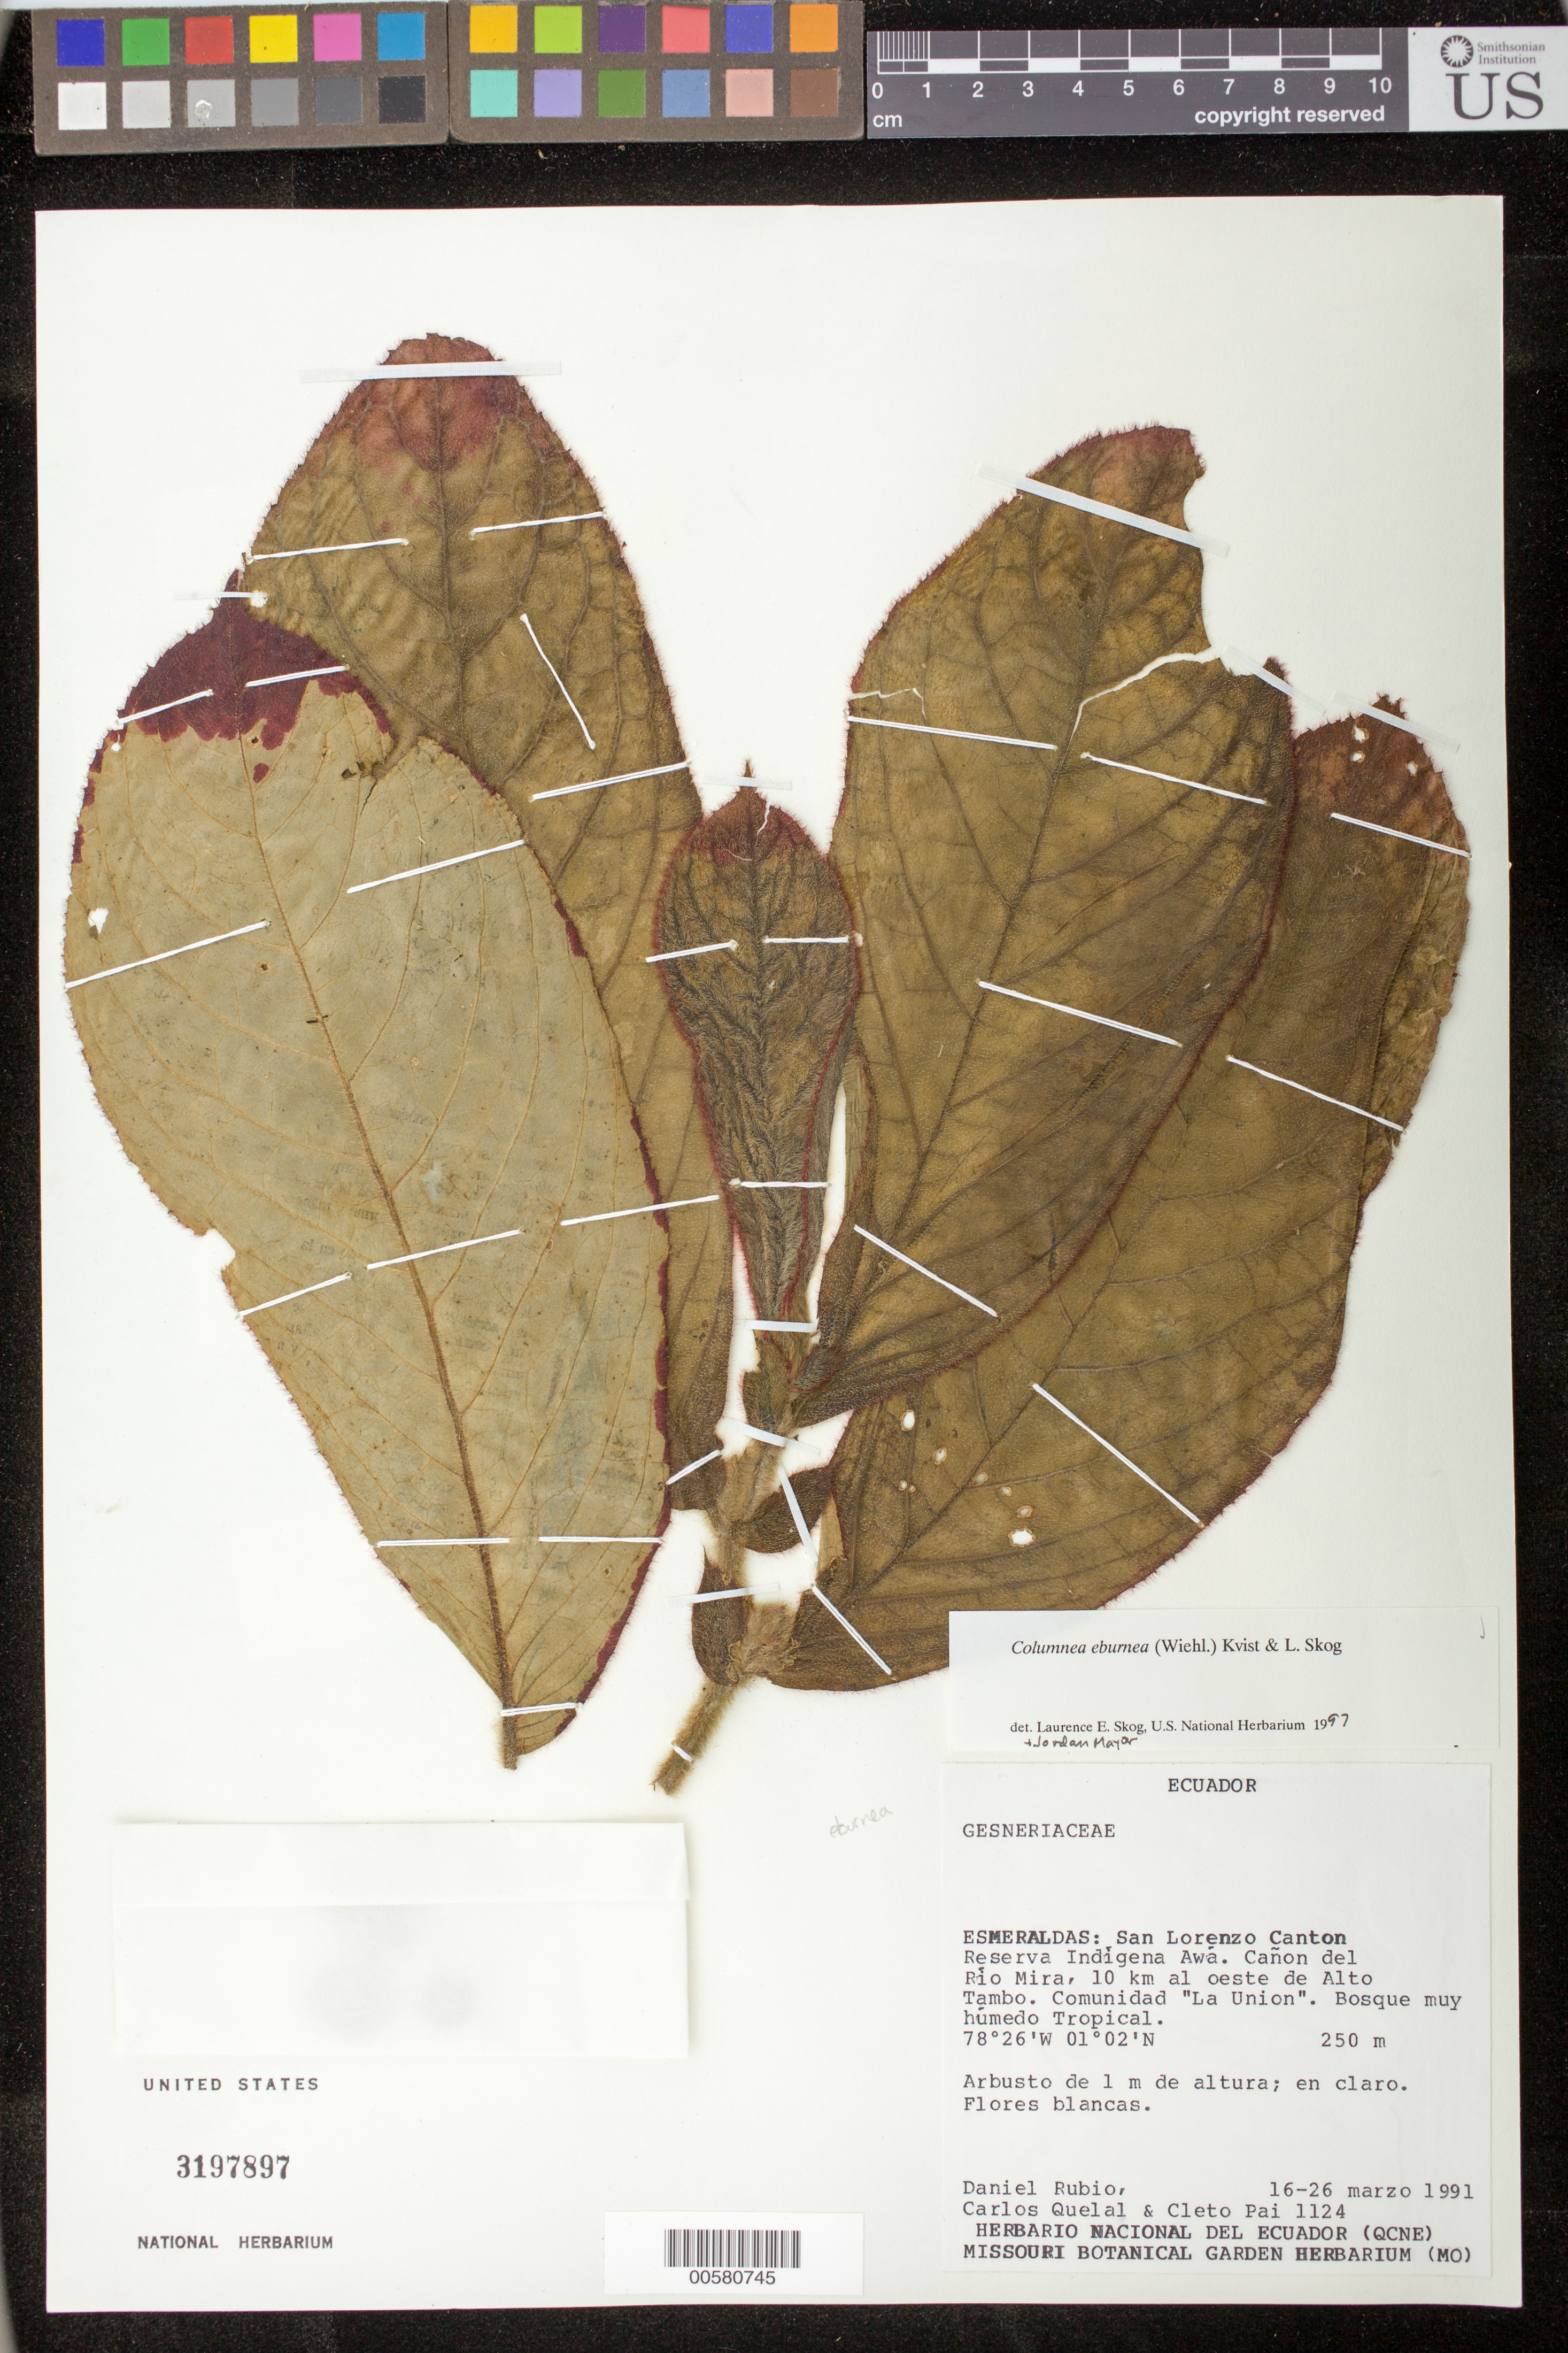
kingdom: Plantae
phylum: Tracheophyta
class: Magnoliopsida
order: Lamiales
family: Gesneriaceae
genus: Columnea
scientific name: Columnea eburnea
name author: (Wiehler) L.P. Kvist & L.E. Skog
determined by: Skog, Laurence E.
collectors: D. Rubio, C. Quelal & C. Pai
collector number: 1124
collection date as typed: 16-26 Mar 1991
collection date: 1991-03-16/1991-03-26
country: Ecuador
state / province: Esmeraldas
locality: San Lorenzo Canton; Reserva Indigena Awá, cañon del Río Mira, 10 km al oeste de Alto Tambo, comunidad "La Union"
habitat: Bosque muy húmedo tropical; en claro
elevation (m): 250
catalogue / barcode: US 3197897